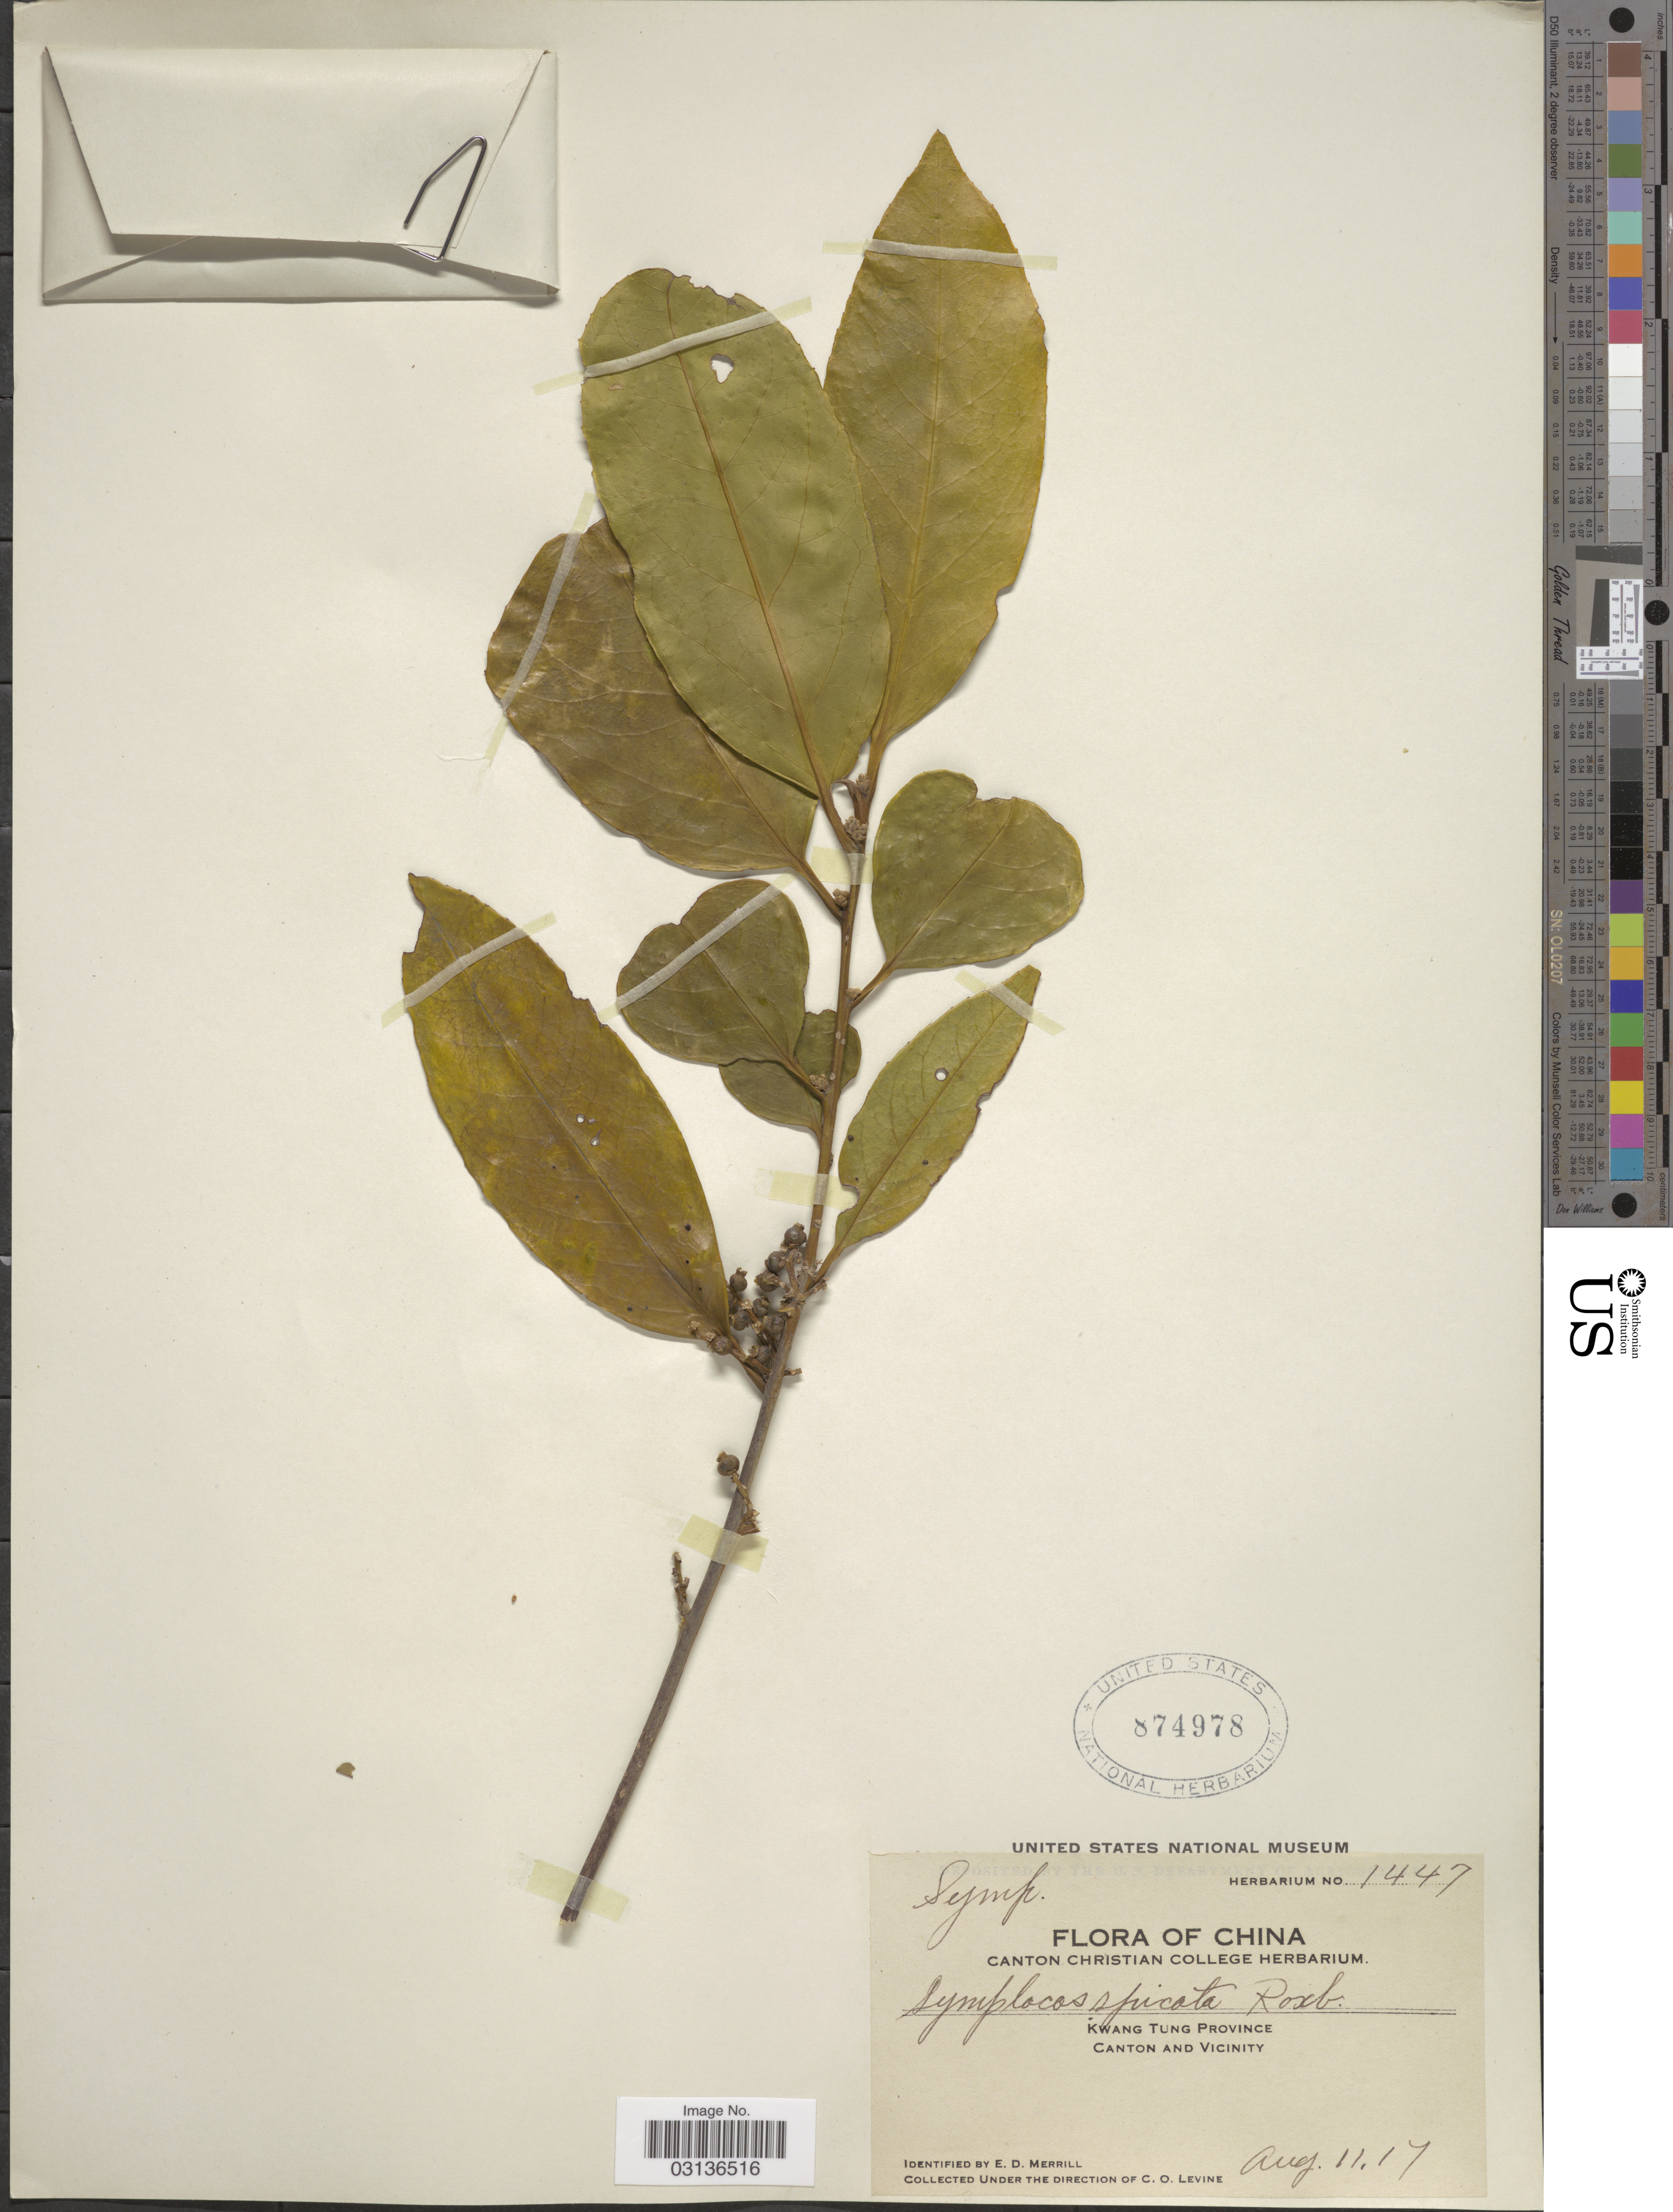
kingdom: Plantae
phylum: Tracheophyta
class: Magnoliopsida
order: Ericales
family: Symplocaceae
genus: Symplocos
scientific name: Symplocos cochinchinensis subsp. laurina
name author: (Retz.) Noot.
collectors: C. O. Levine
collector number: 1447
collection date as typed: Transcribed d/m/y: 11/8/17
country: China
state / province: Guangdong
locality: Kwang Tung Province. Canton and vicinity.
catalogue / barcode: US 874978